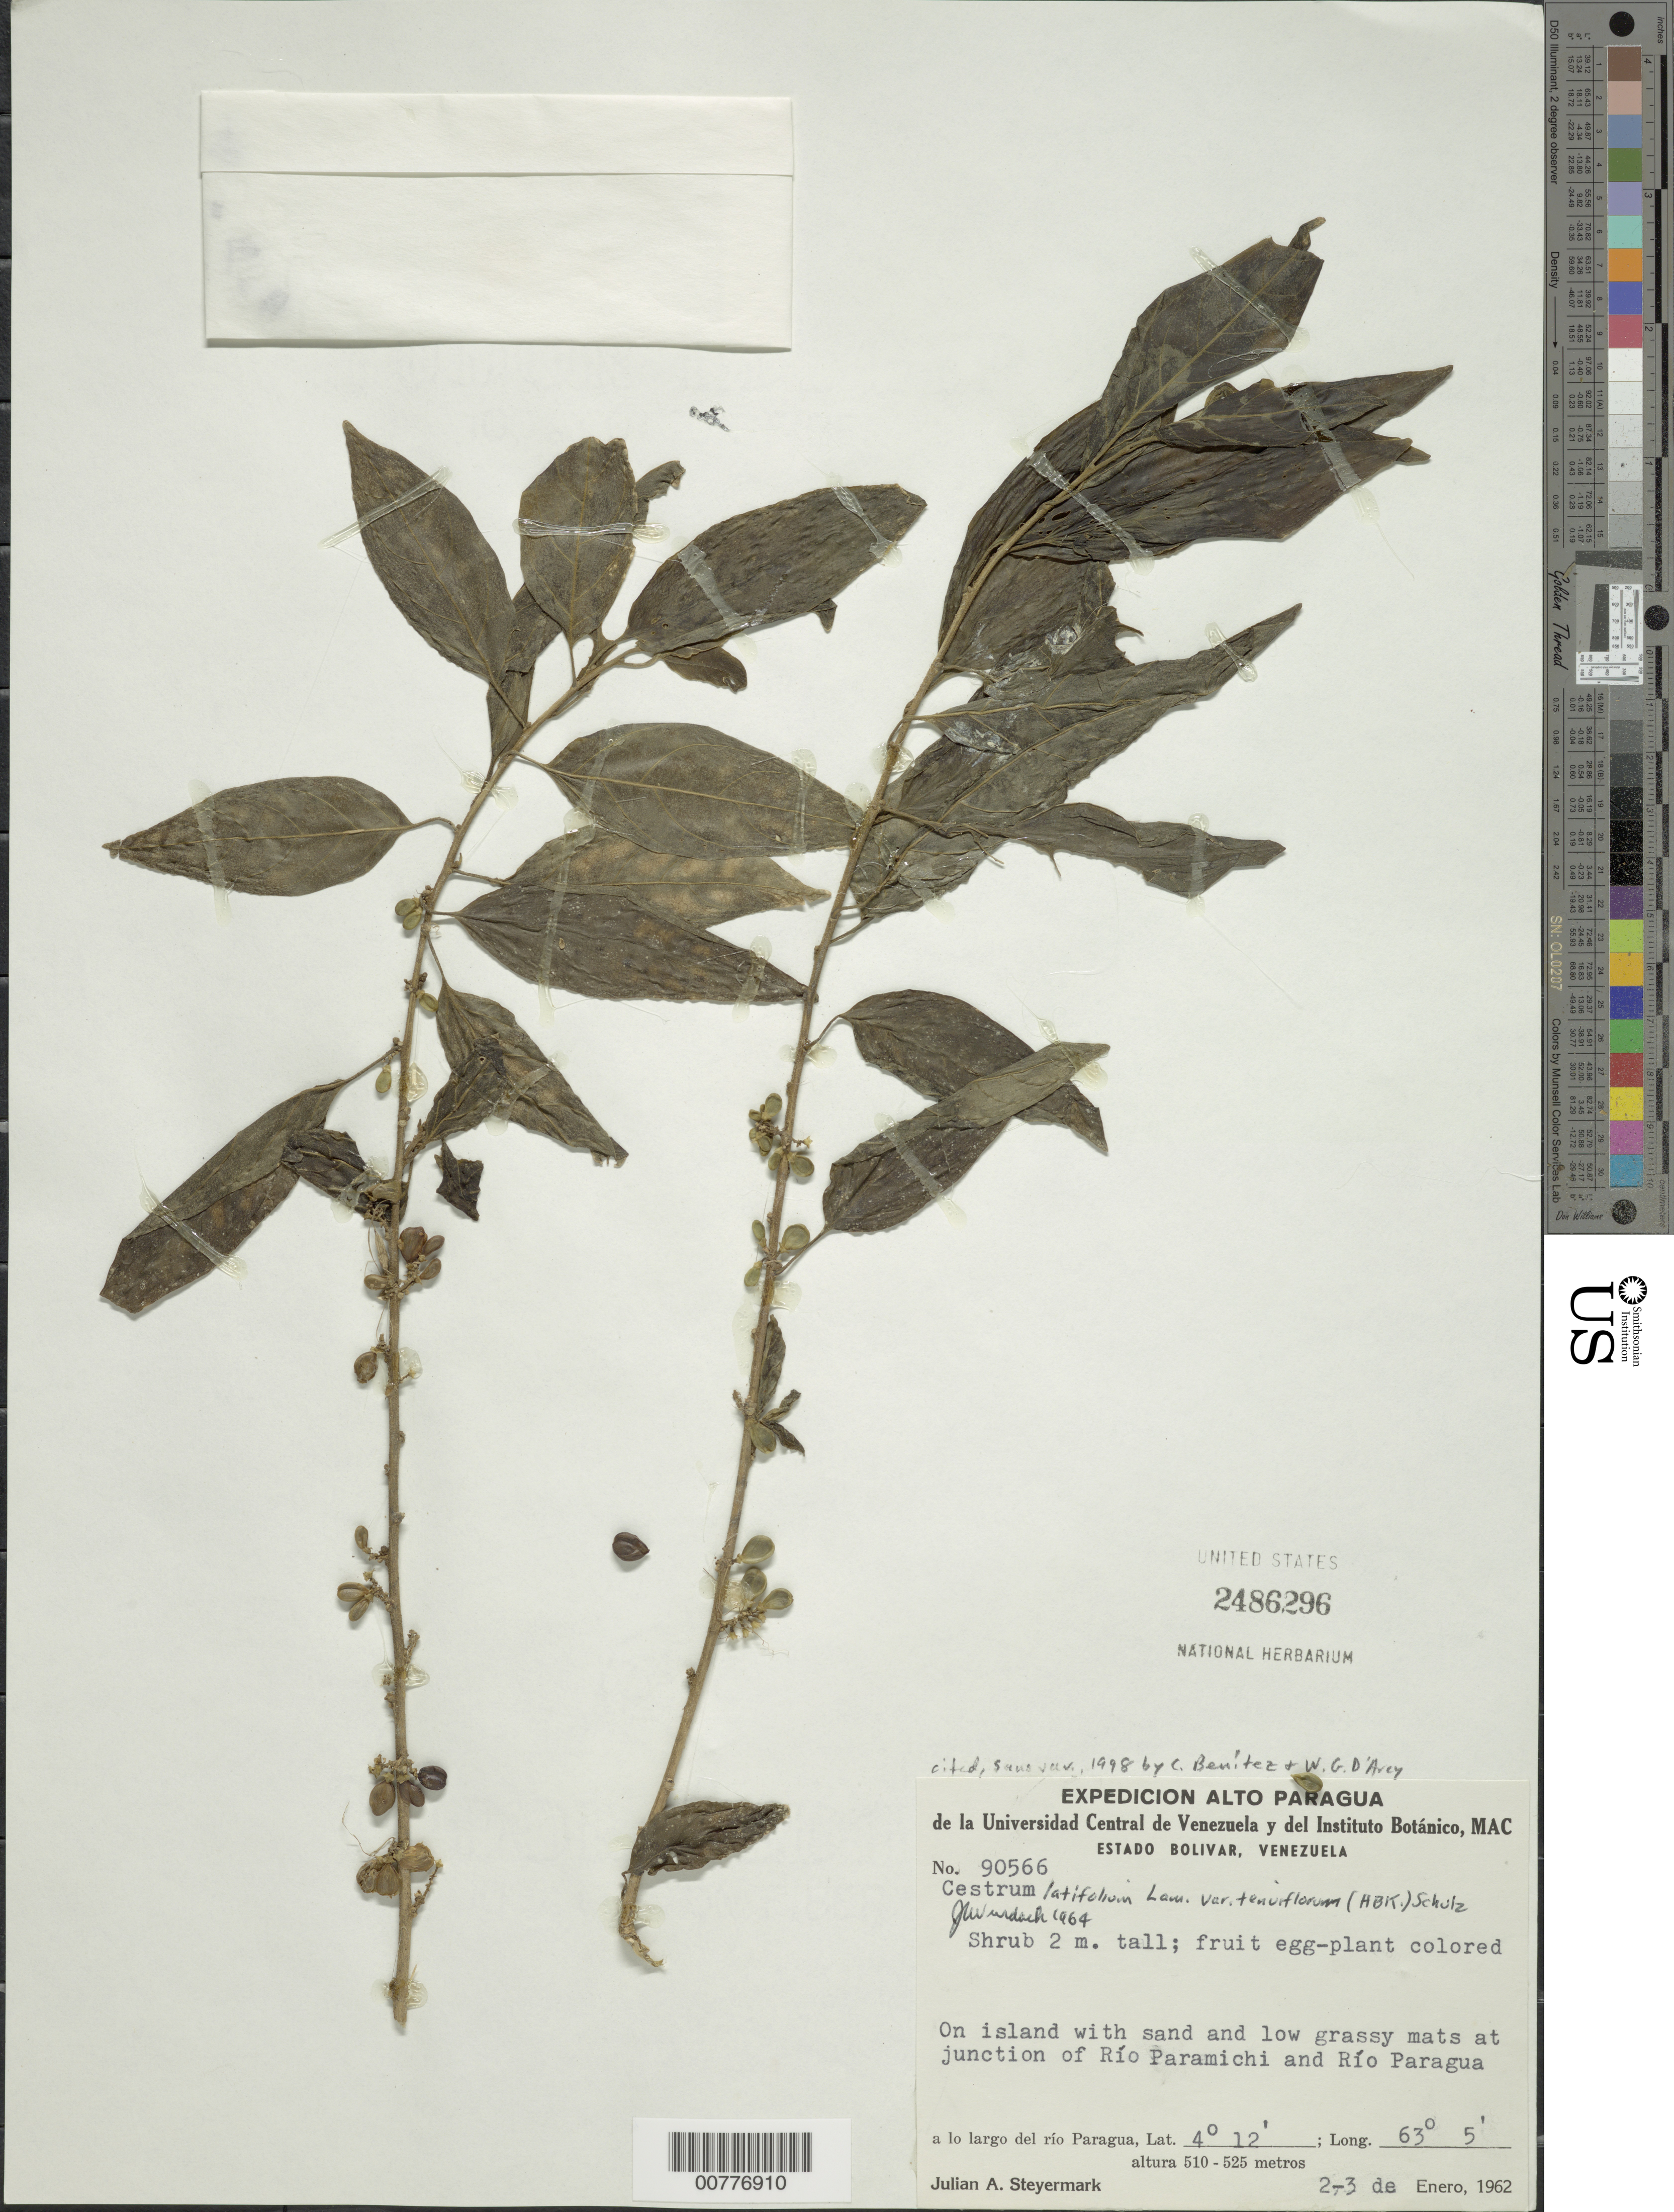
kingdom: Plantae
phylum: Tracheophyta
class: Magnoliopsida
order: Solanales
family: Solanaceae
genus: Cestrum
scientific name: Cestrum latifolium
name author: Lam.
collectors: J. Steyermark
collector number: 90566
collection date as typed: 2-Jan-62 to 3-Jan-62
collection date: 1962-01-02/1962-01-03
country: Venezuela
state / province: Bolívar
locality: Río Paramichi, at junction with Río Paragua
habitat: On island with sand and low grassy mats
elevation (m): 510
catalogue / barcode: US 2486296